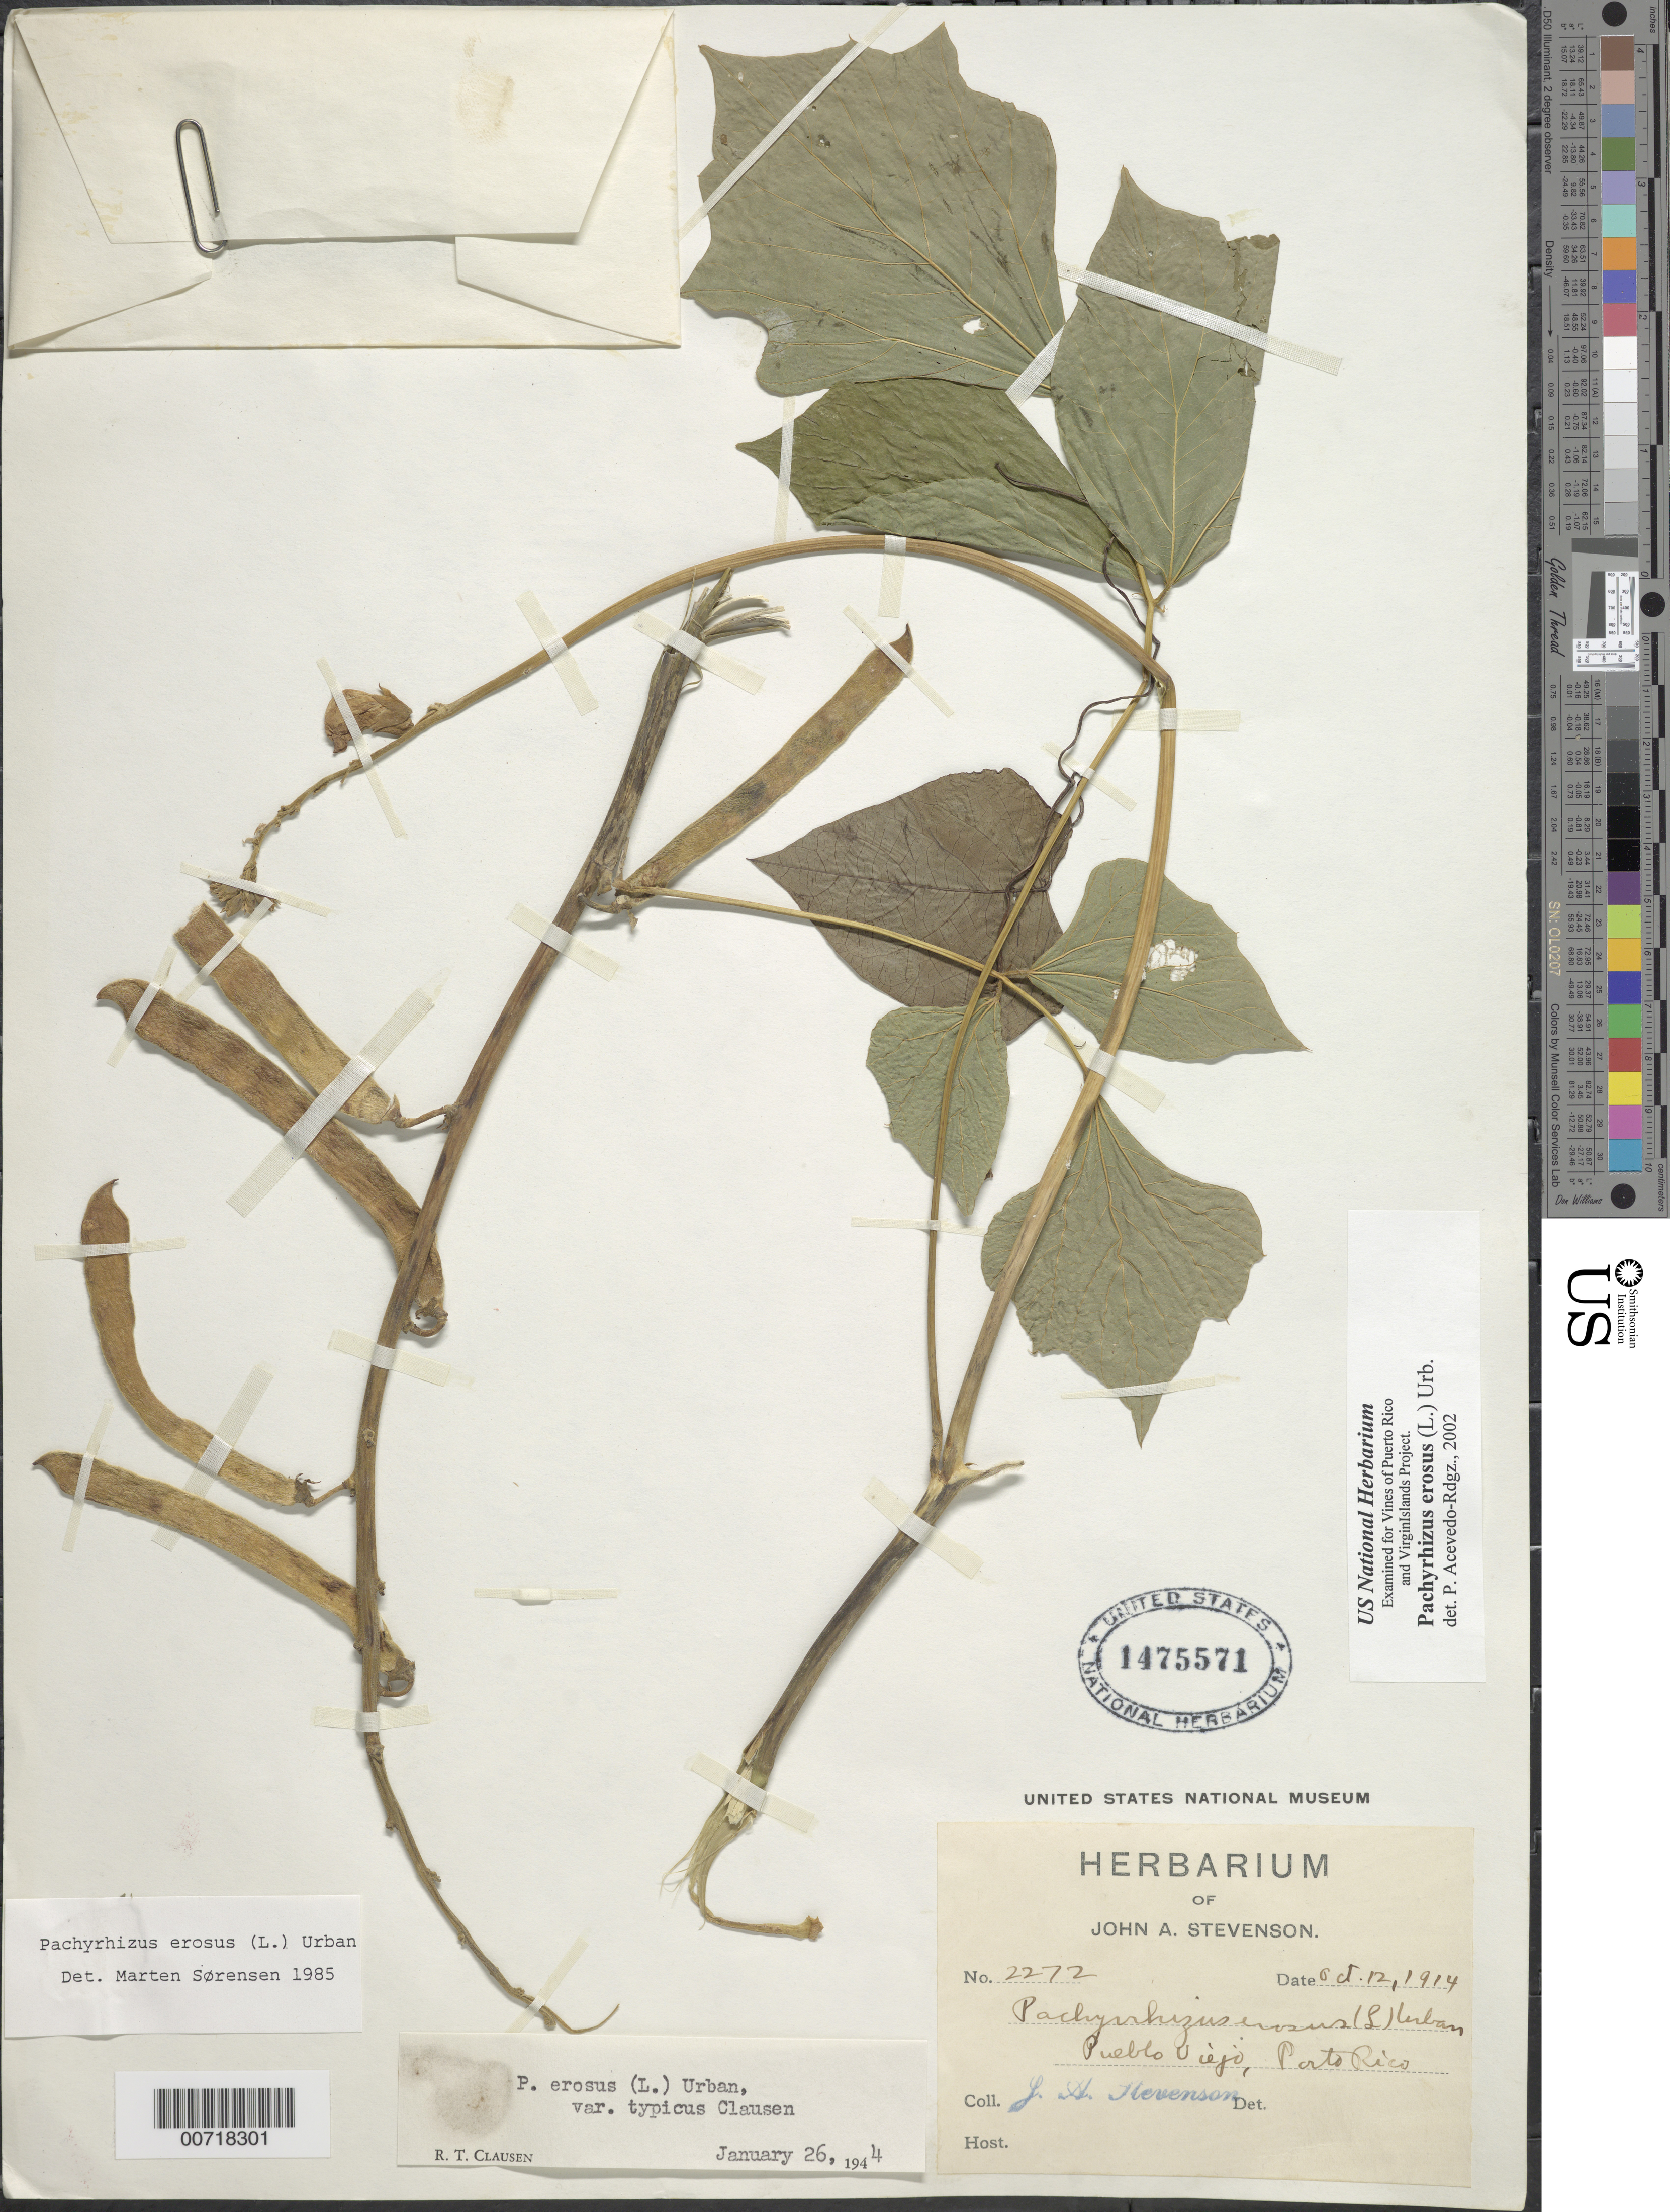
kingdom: Plantae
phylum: Tracheophyta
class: Magnoliopsida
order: Fabales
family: Fabaceae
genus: Pachyrhizus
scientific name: Pachyrhizus erosus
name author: (L.) Urb.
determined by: Acevedo-Rodríguez, P., (BOT), Smithsonian Institution - National Museum of Natural History (UNITED STATES)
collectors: J. Stevenson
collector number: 2272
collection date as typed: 12 Oct 1914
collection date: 1914-10-12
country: Puerto Rico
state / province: Guaynabo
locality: Pueblo Viejo.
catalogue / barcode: US 1475571